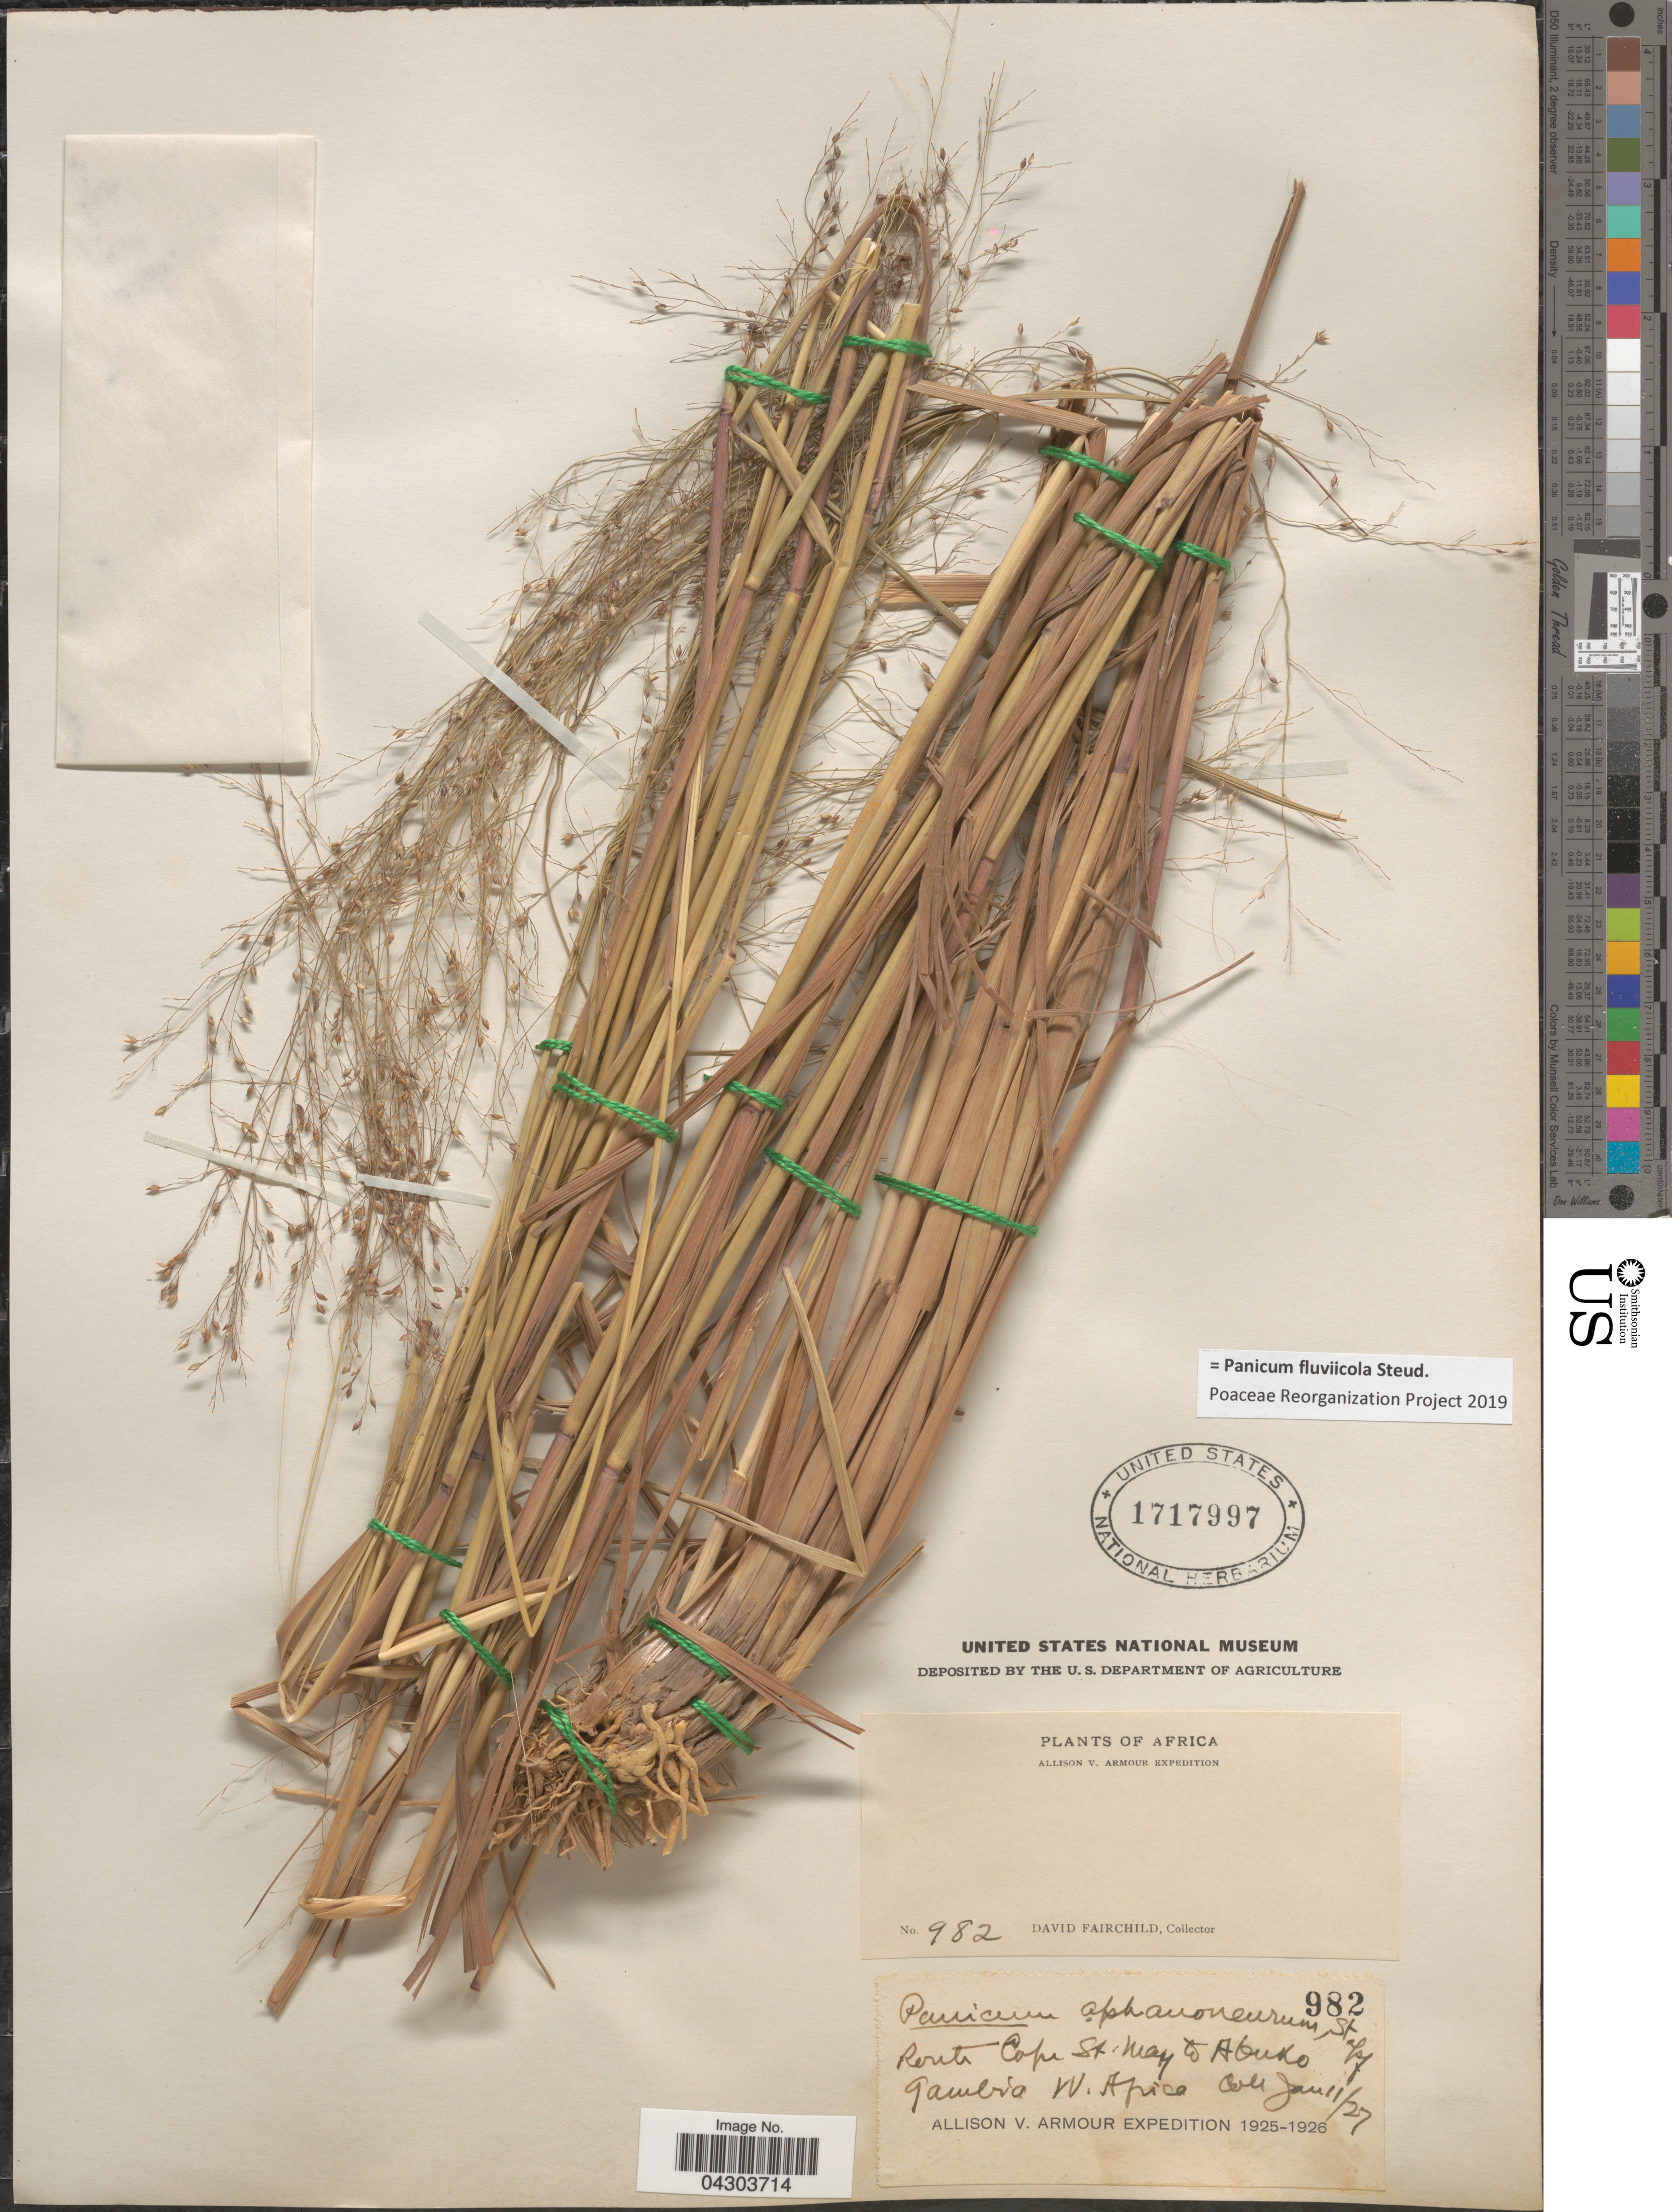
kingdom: Plantae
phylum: Tracheophyta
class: Liliopsida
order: Poales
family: Poaceae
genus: Panicum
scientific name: Panicum fluviicola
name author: Steud.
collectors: D. Fairchild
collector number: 982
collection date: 1927-01-11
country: Gambia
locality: Route Cape St May to Abuko. W. Africa. Allison V. Armour Expedition 1925-1926.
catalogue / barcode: US 1717997